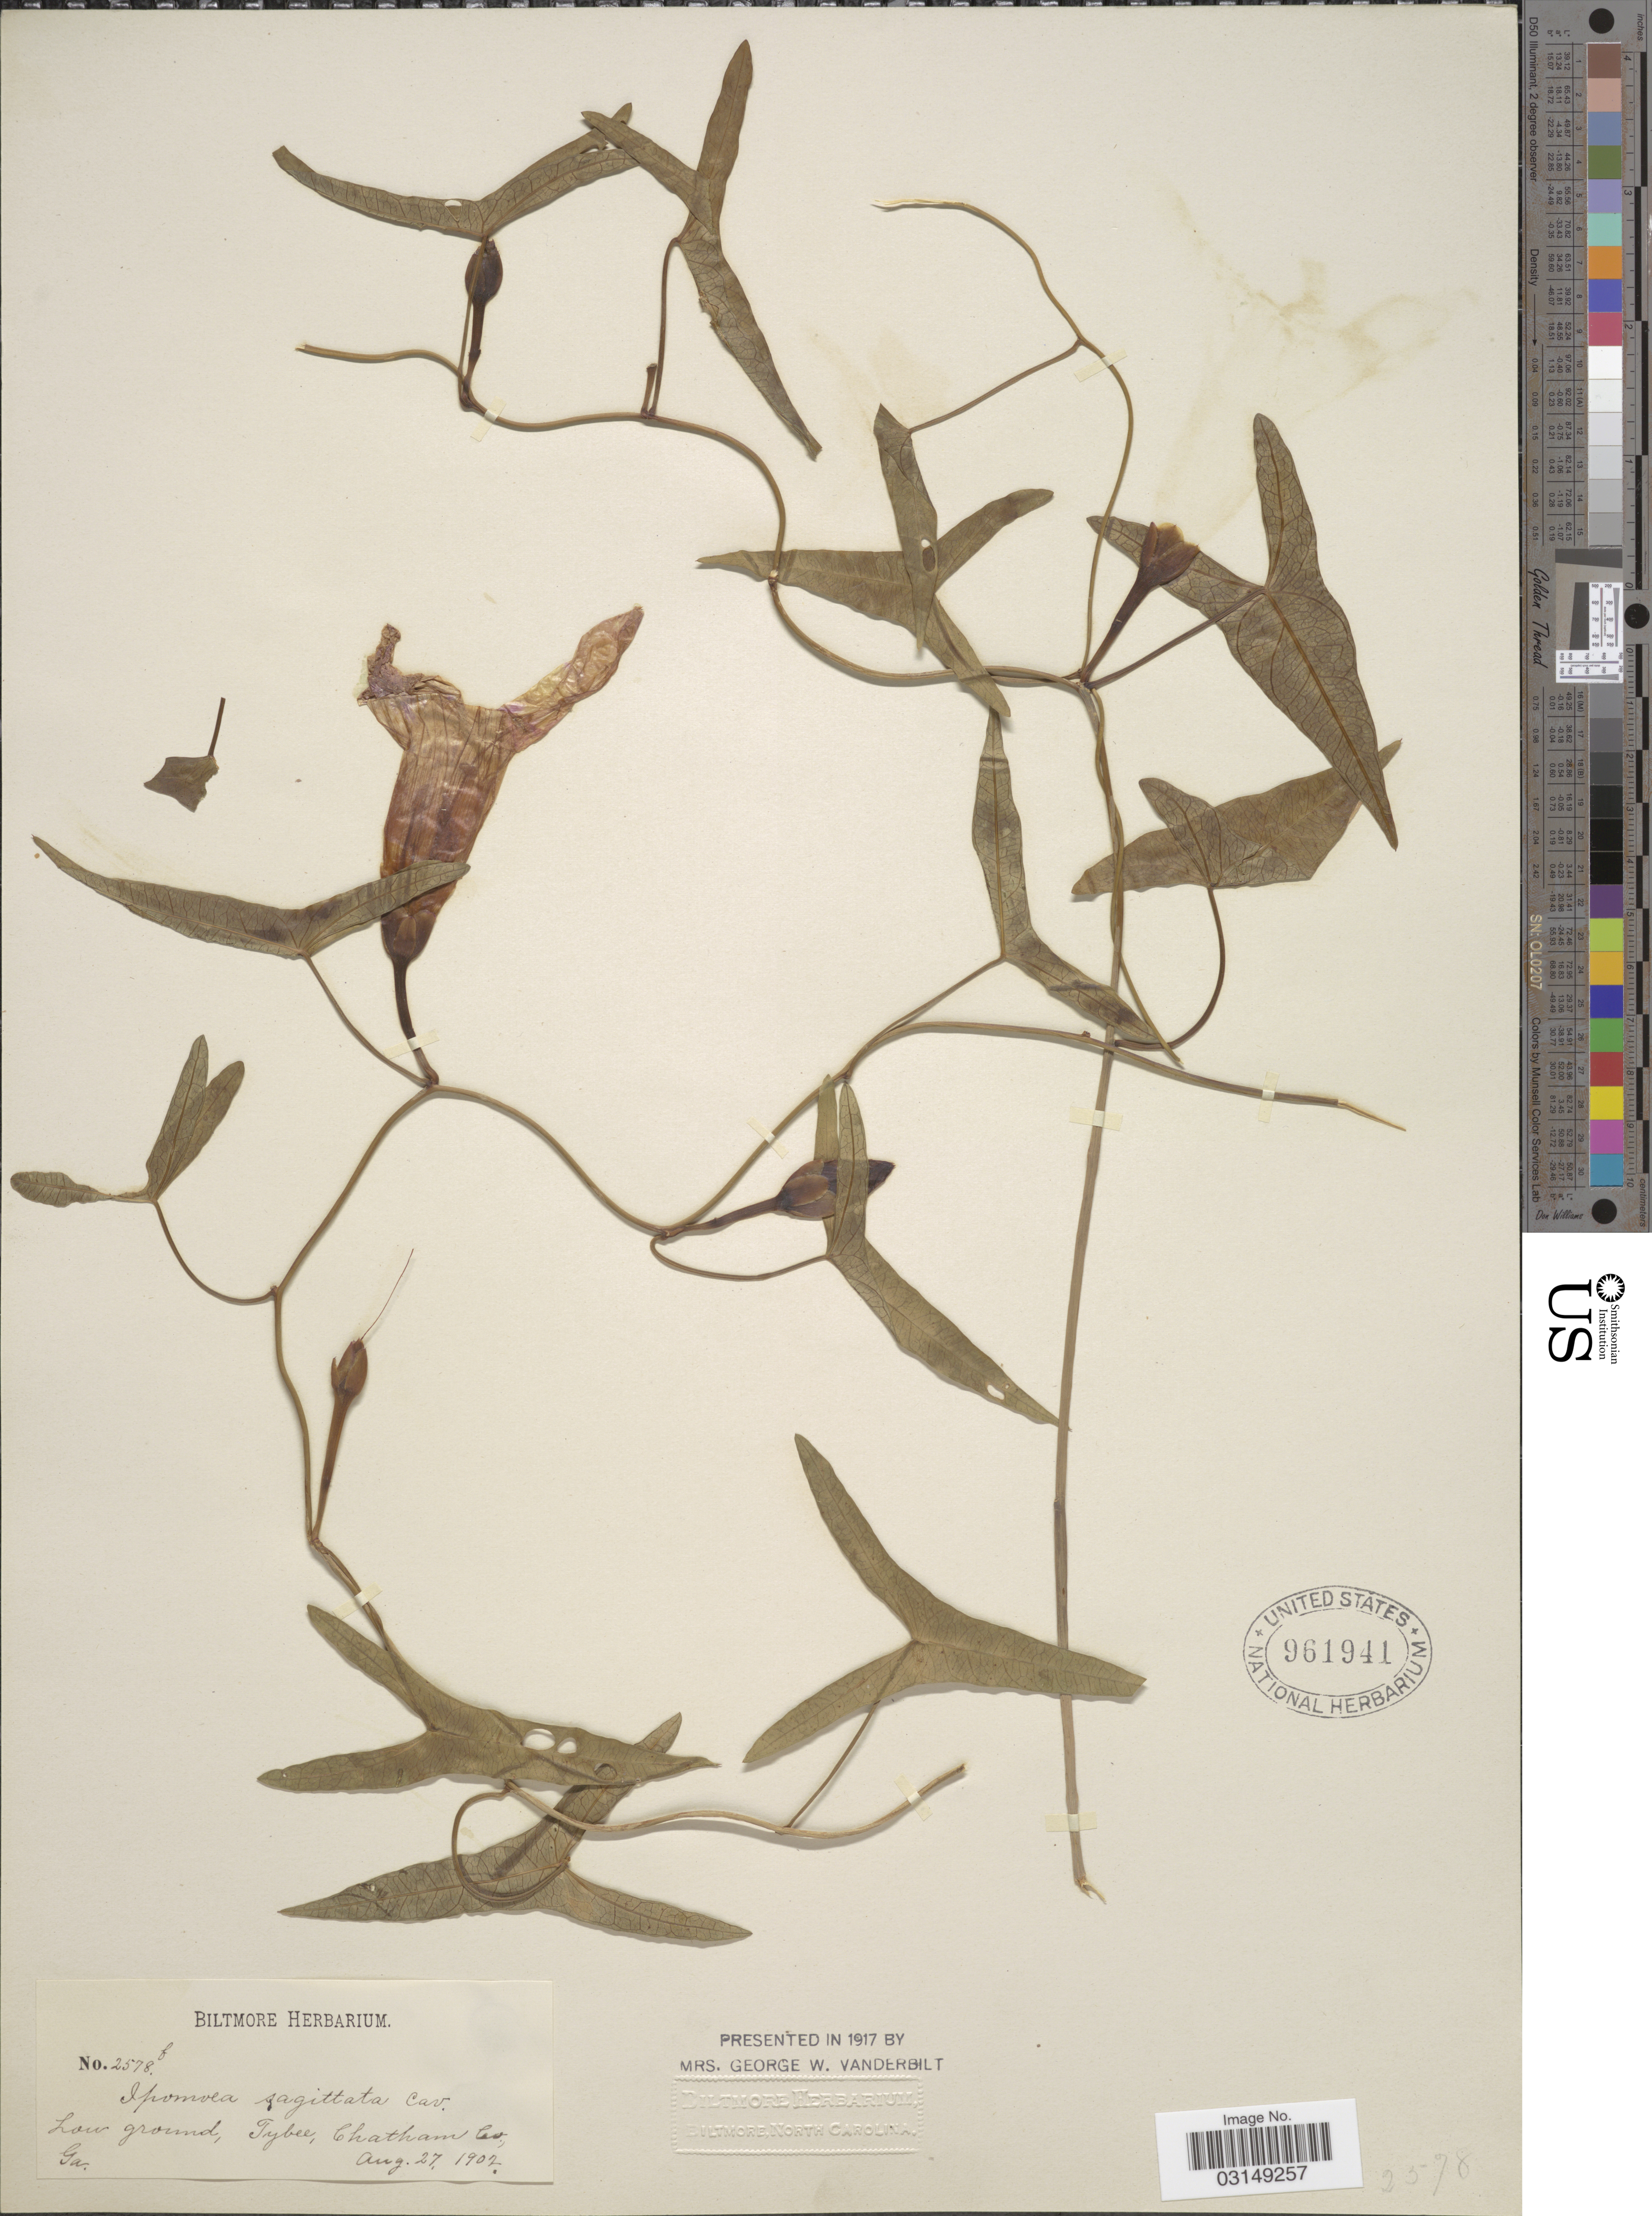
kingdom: Plantae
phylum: Tracheophyta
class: Magnoliopsida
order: Solanales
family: Convolvulaceae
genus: Ipomoea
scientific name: Ipomoea sagittata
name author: Poir.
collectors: ex herb. Biltmore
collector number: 2578f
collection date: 1902-08-27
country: United States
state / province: Georgia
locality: Tybee, Chatham Co. Ga.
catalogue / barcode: US 961941